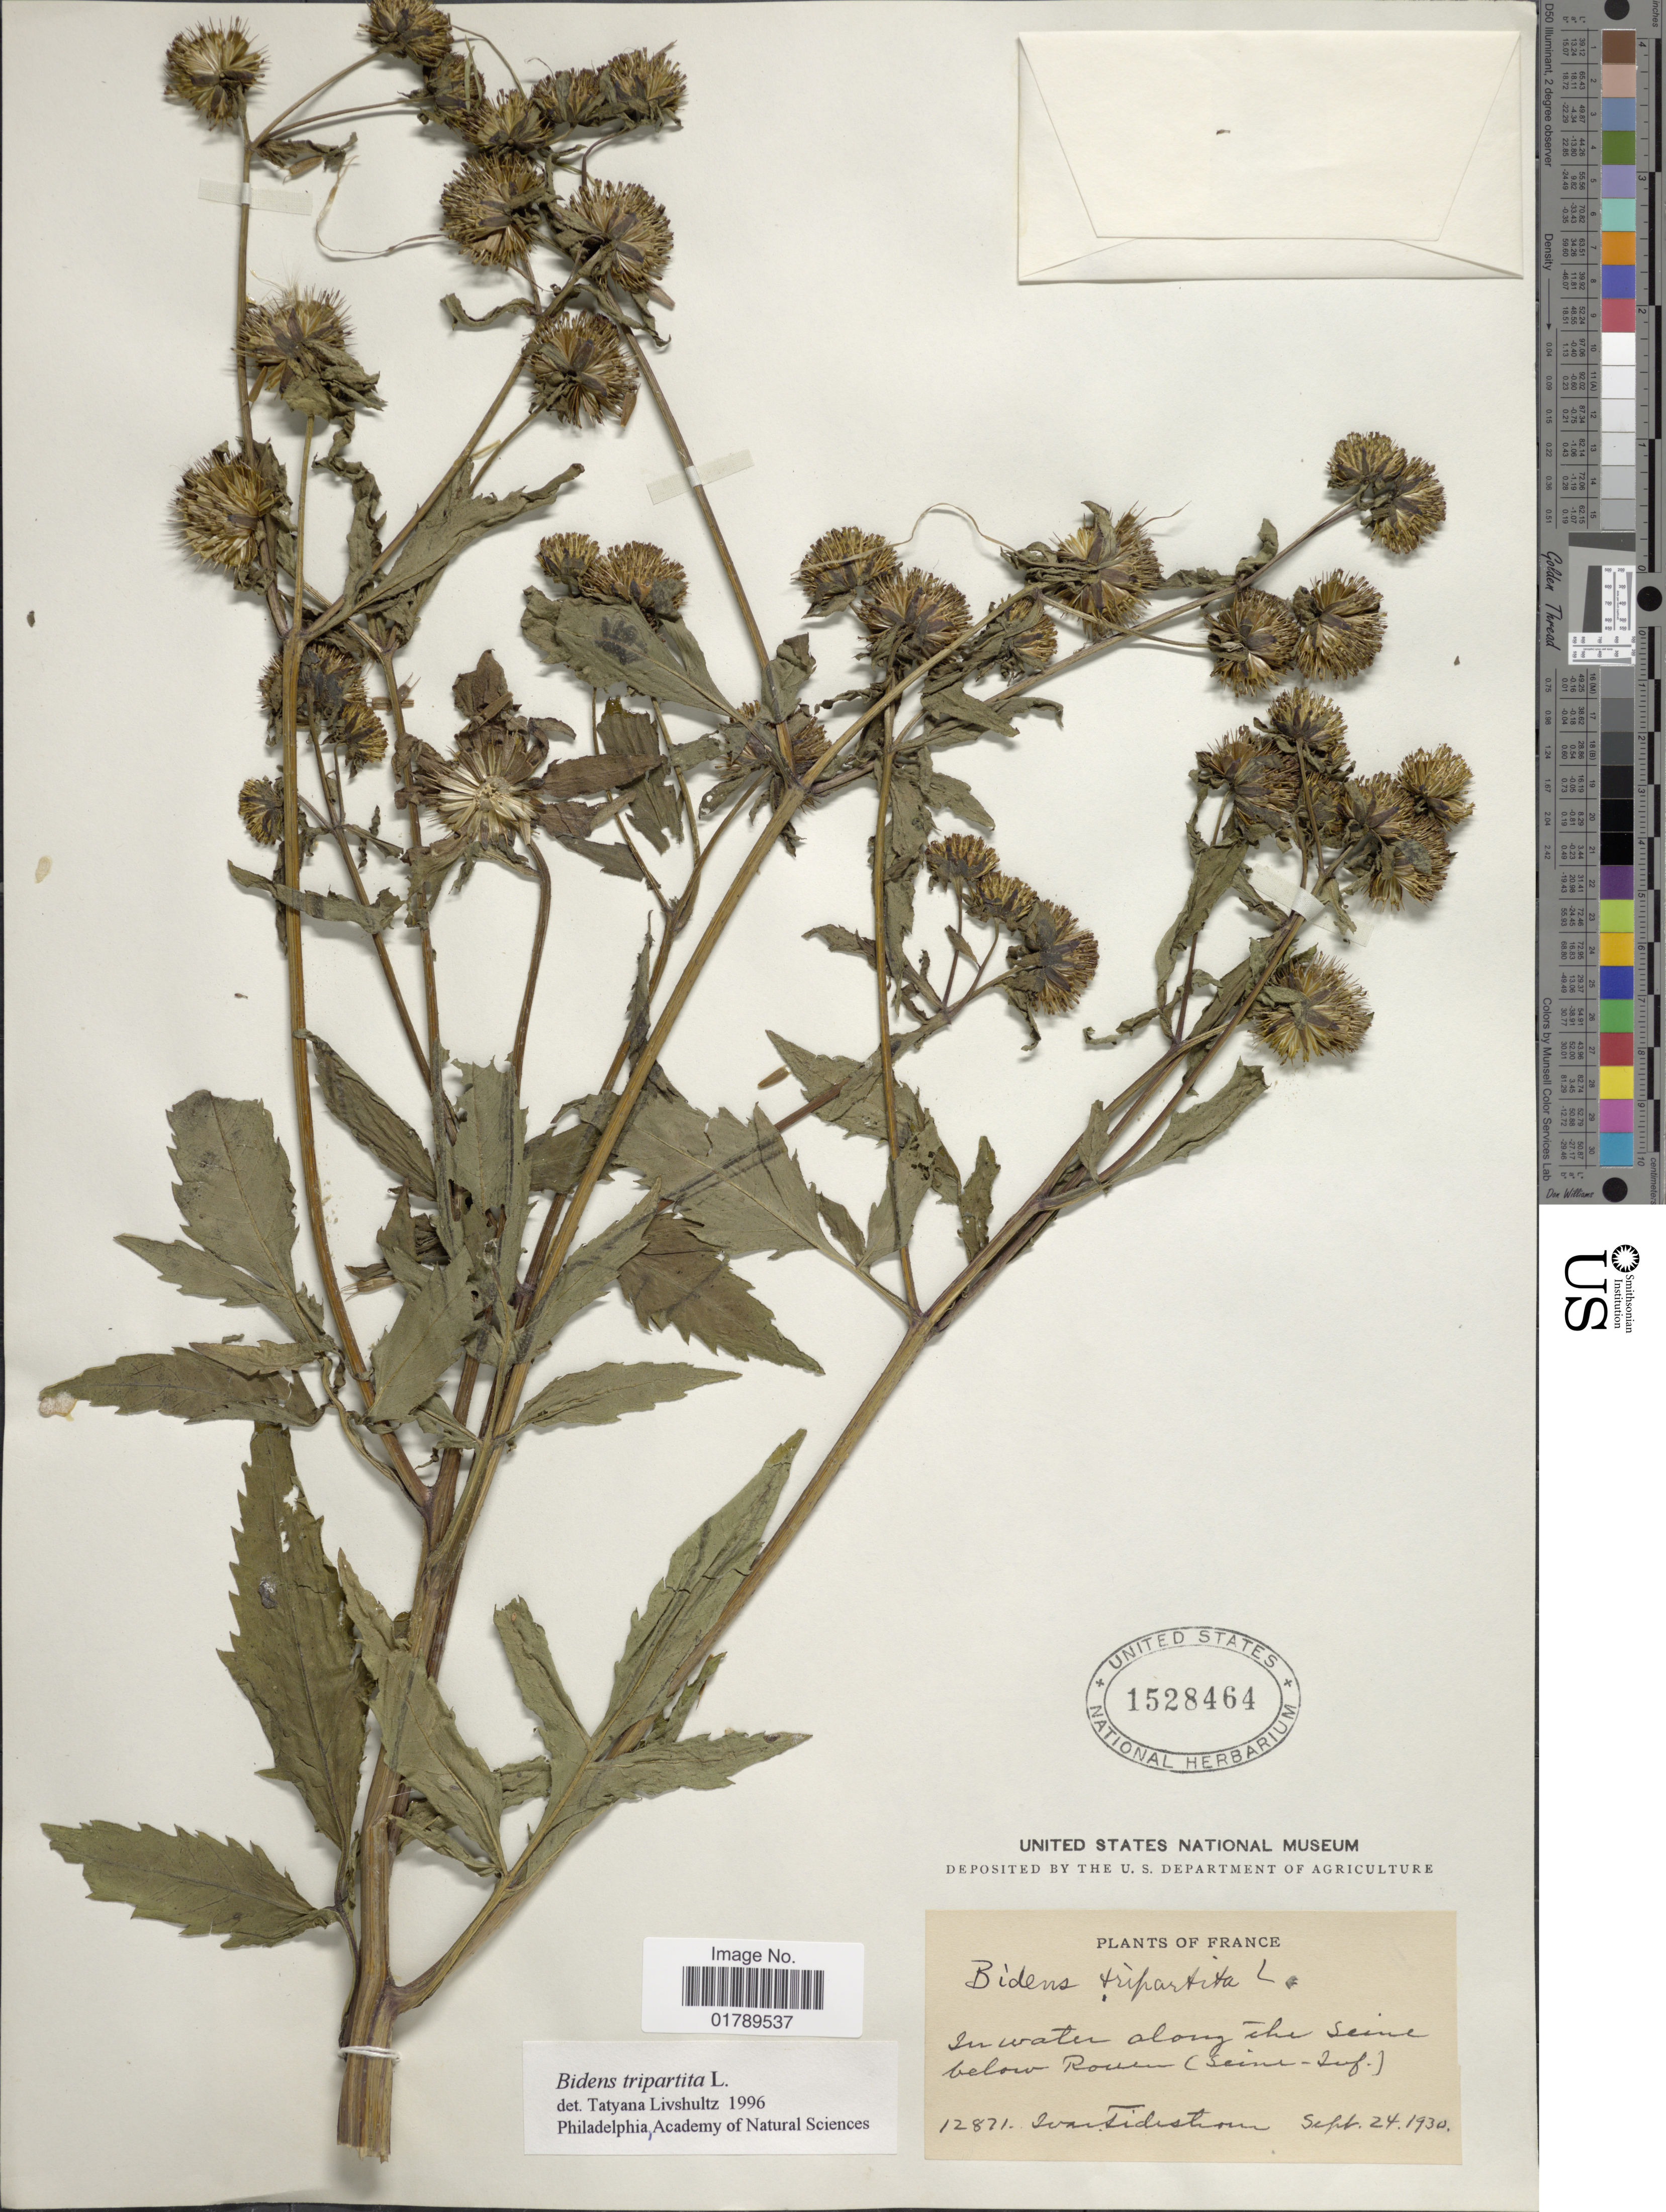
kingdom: Plantae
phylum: Tracheophyta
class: Magnoliopsida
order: Asterales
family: Asteraceae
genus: Bidens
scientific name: Bidens tripartita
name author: L.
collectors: I. F. Tidestrom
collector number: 12871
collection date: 1930-09-24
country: France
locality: In water along the Seine below Rouen (Seine-Inf.)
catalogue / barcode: US 1528464